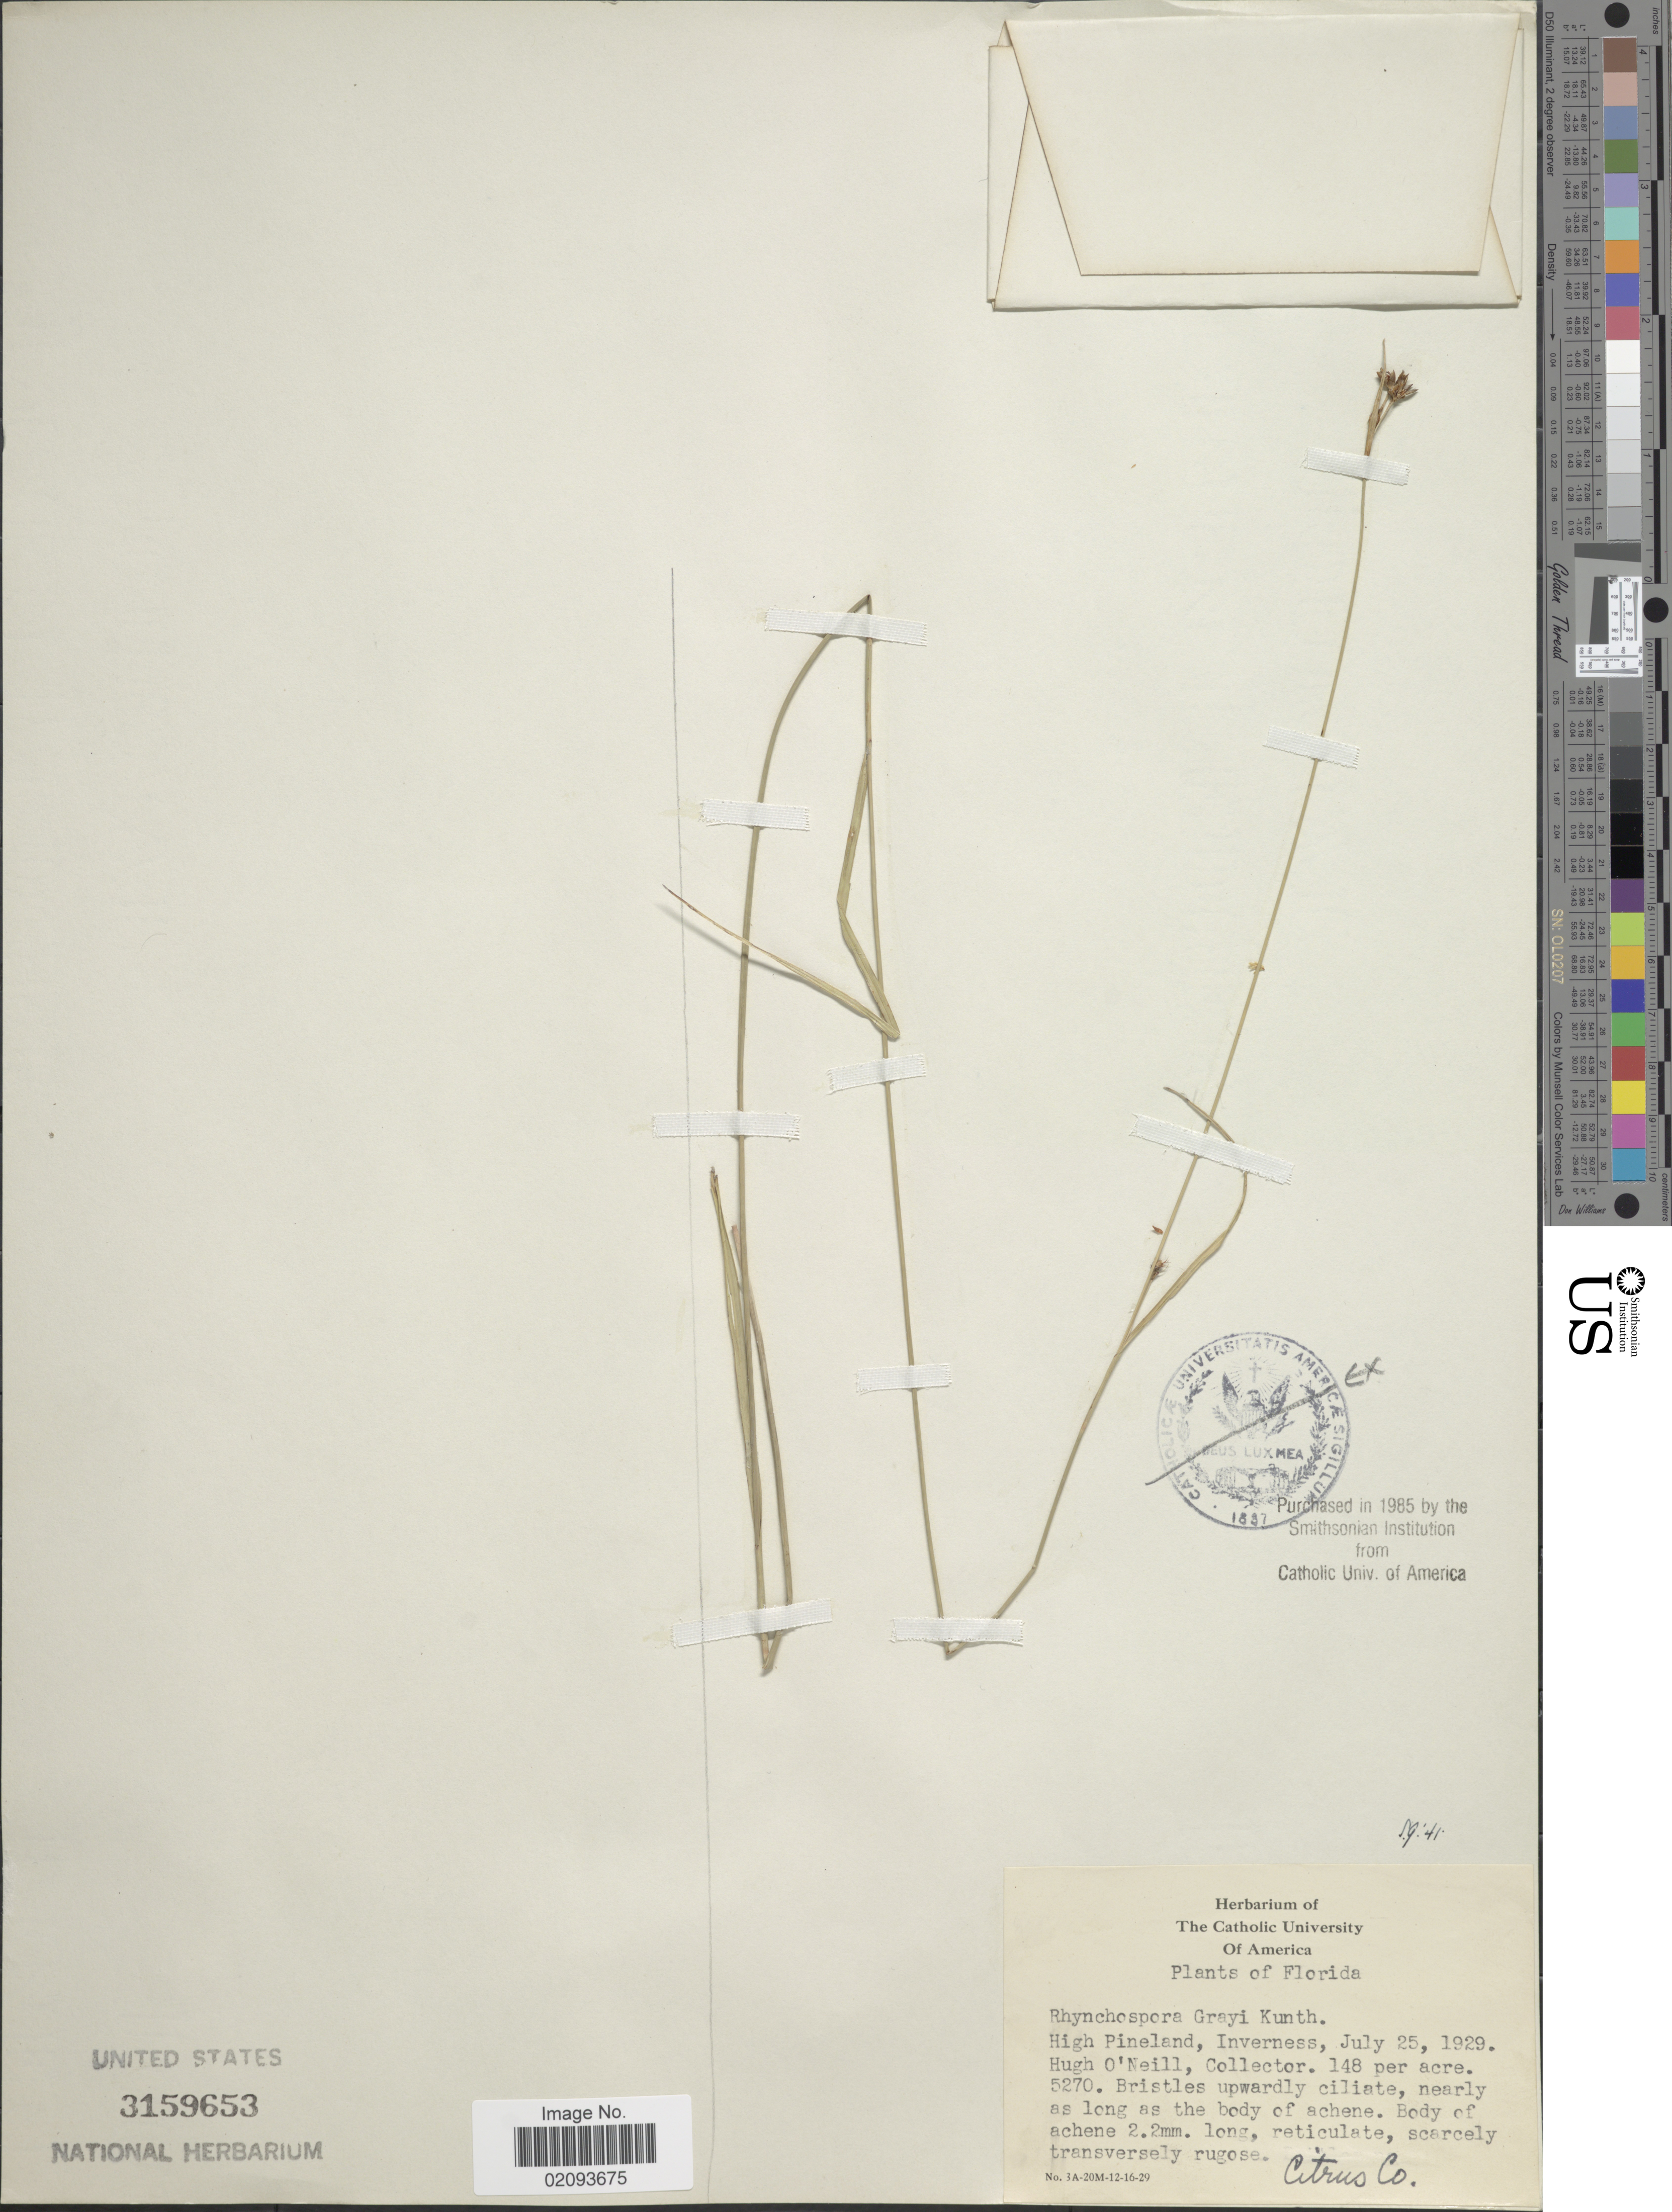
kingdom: Plantae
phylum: Tracheophyta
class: Liliopsida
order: Poales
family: Cyperaceae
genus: Rhynchospora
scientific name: Rhynchospora grayi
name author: Kunth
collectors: H. O'Neill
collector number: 5270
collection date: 1929-07-25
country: United States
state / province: Florida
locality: High Pineland, Inverness. Citrus Co.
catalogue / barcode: US 3159653